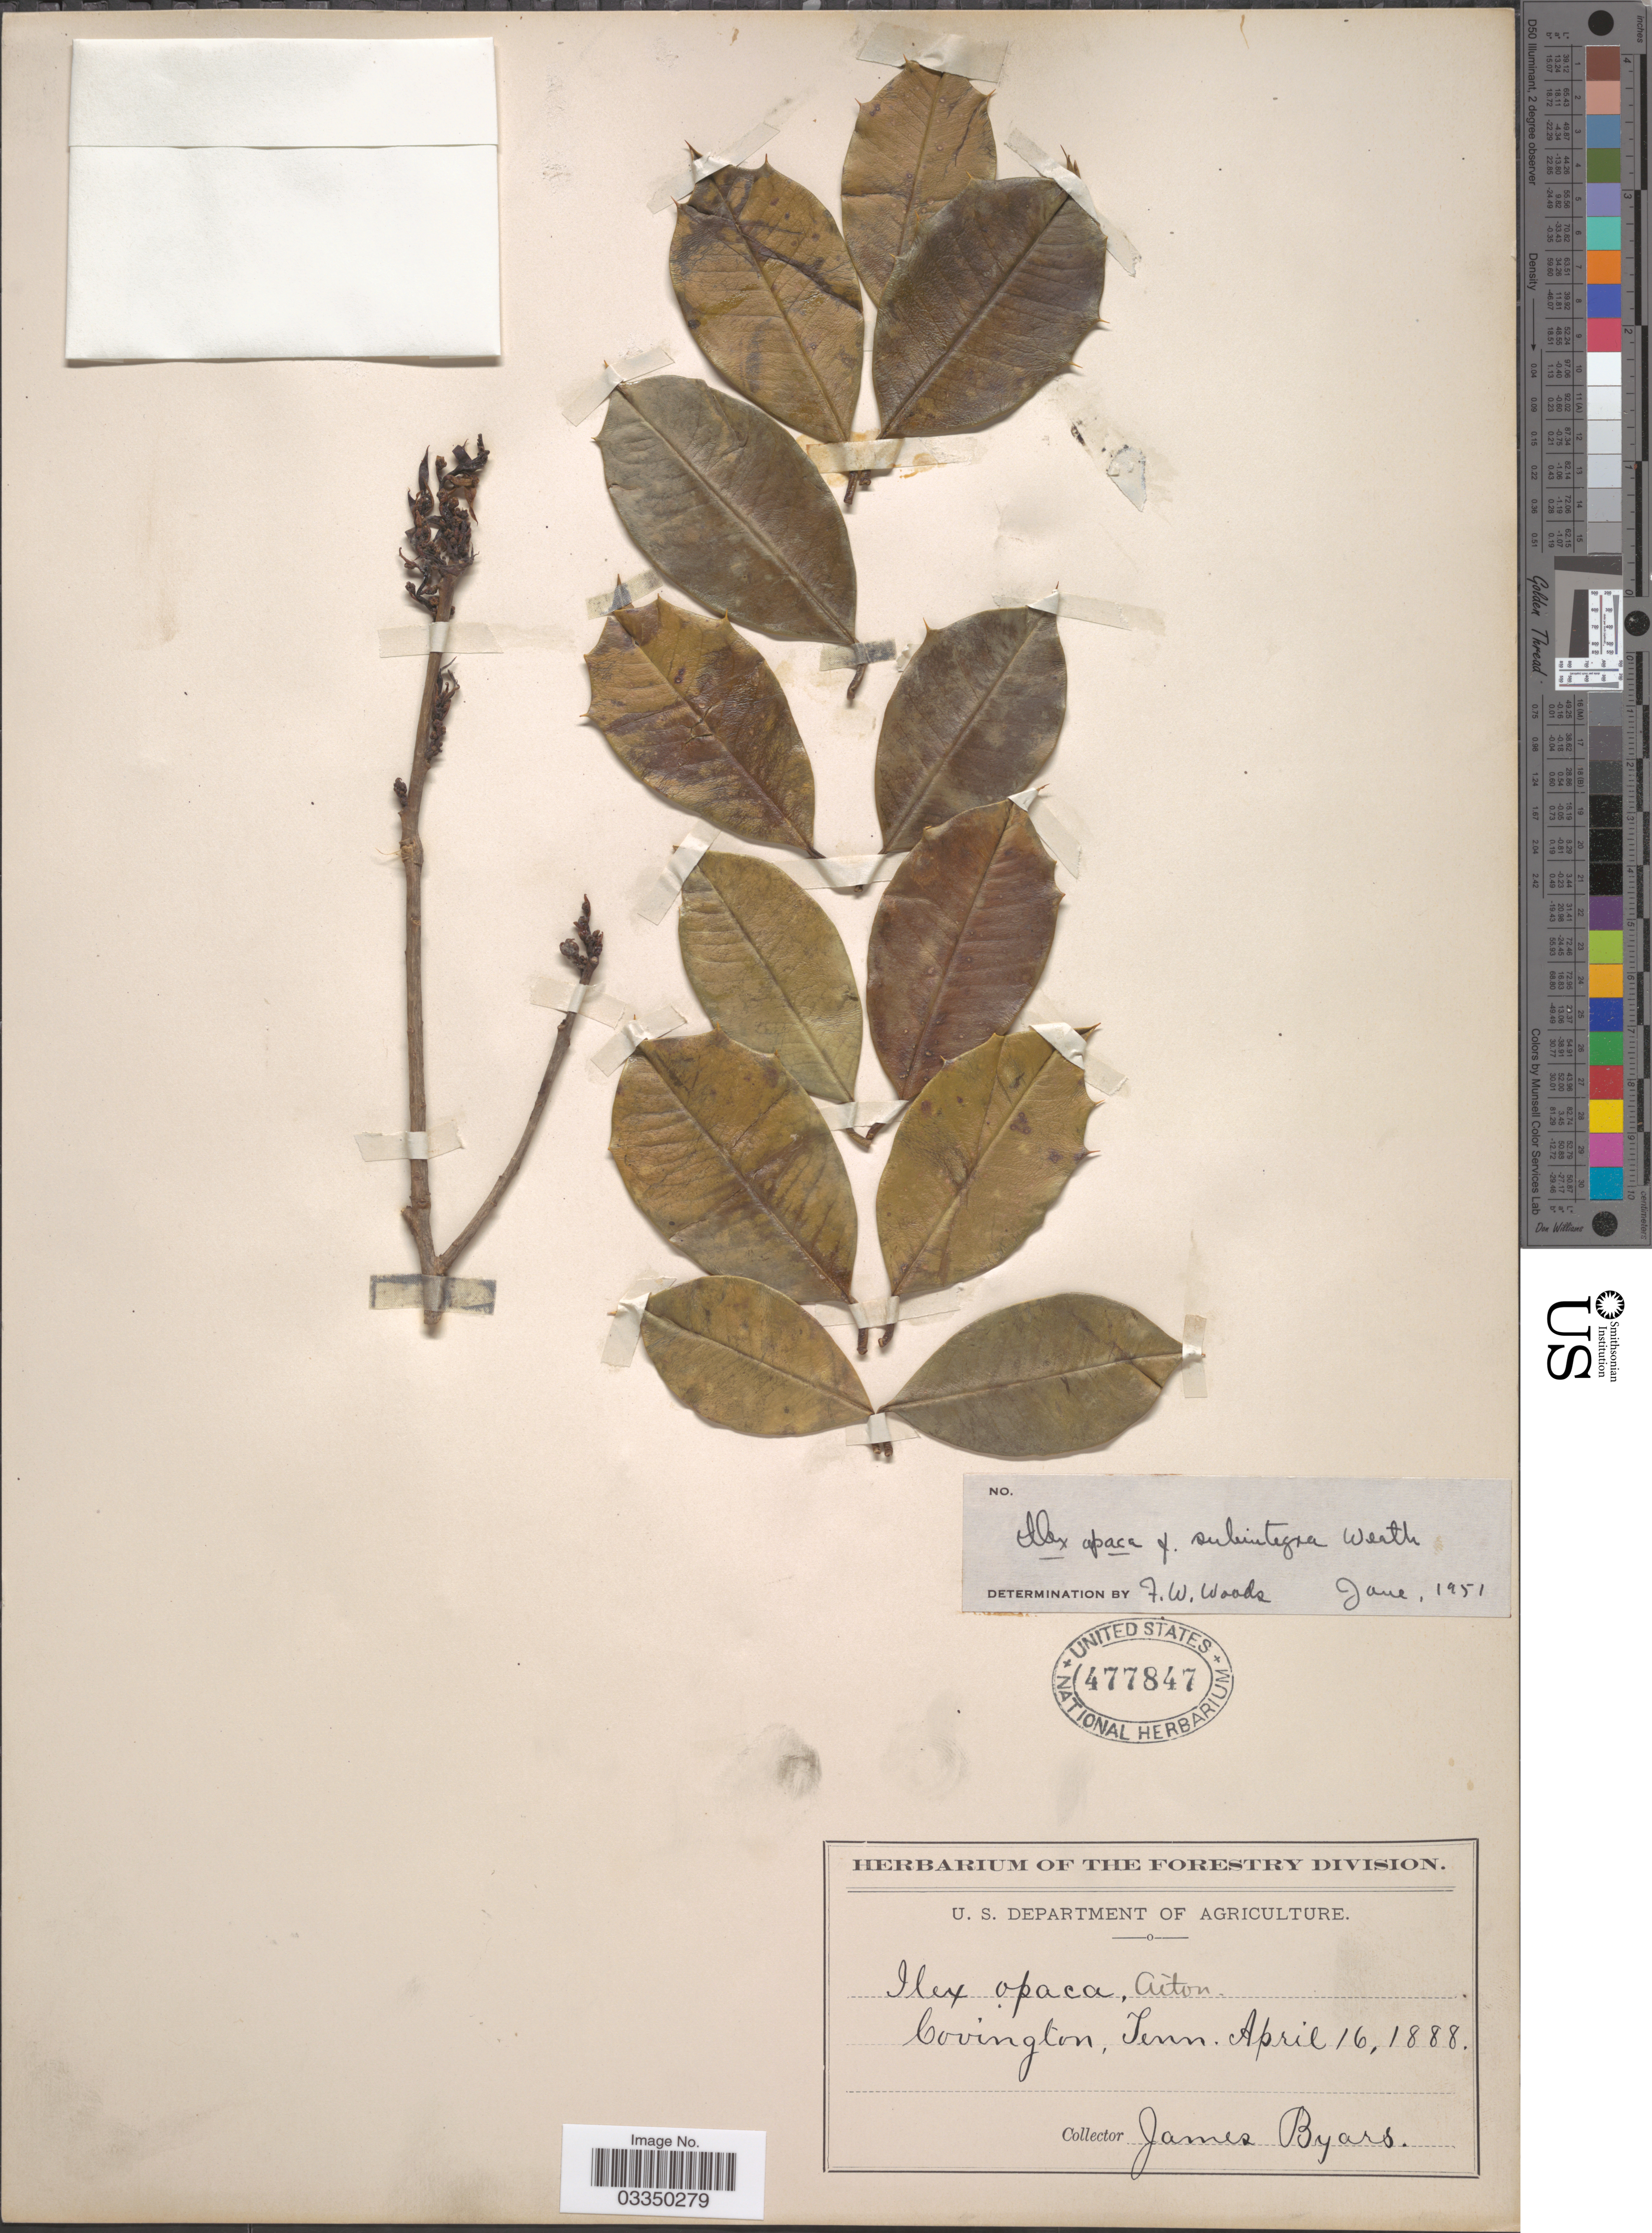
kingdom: Plantae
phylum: Tracheophyta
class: Magnoliopsida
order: Aquifoliales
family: Aquifoliaceae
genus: Ilex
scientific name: Ilex opaca f. subintegra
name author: Weath.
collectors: J. Byars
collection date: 1888-04-16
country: United States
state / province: Tennessee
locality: Covington.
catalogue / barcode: US 477847